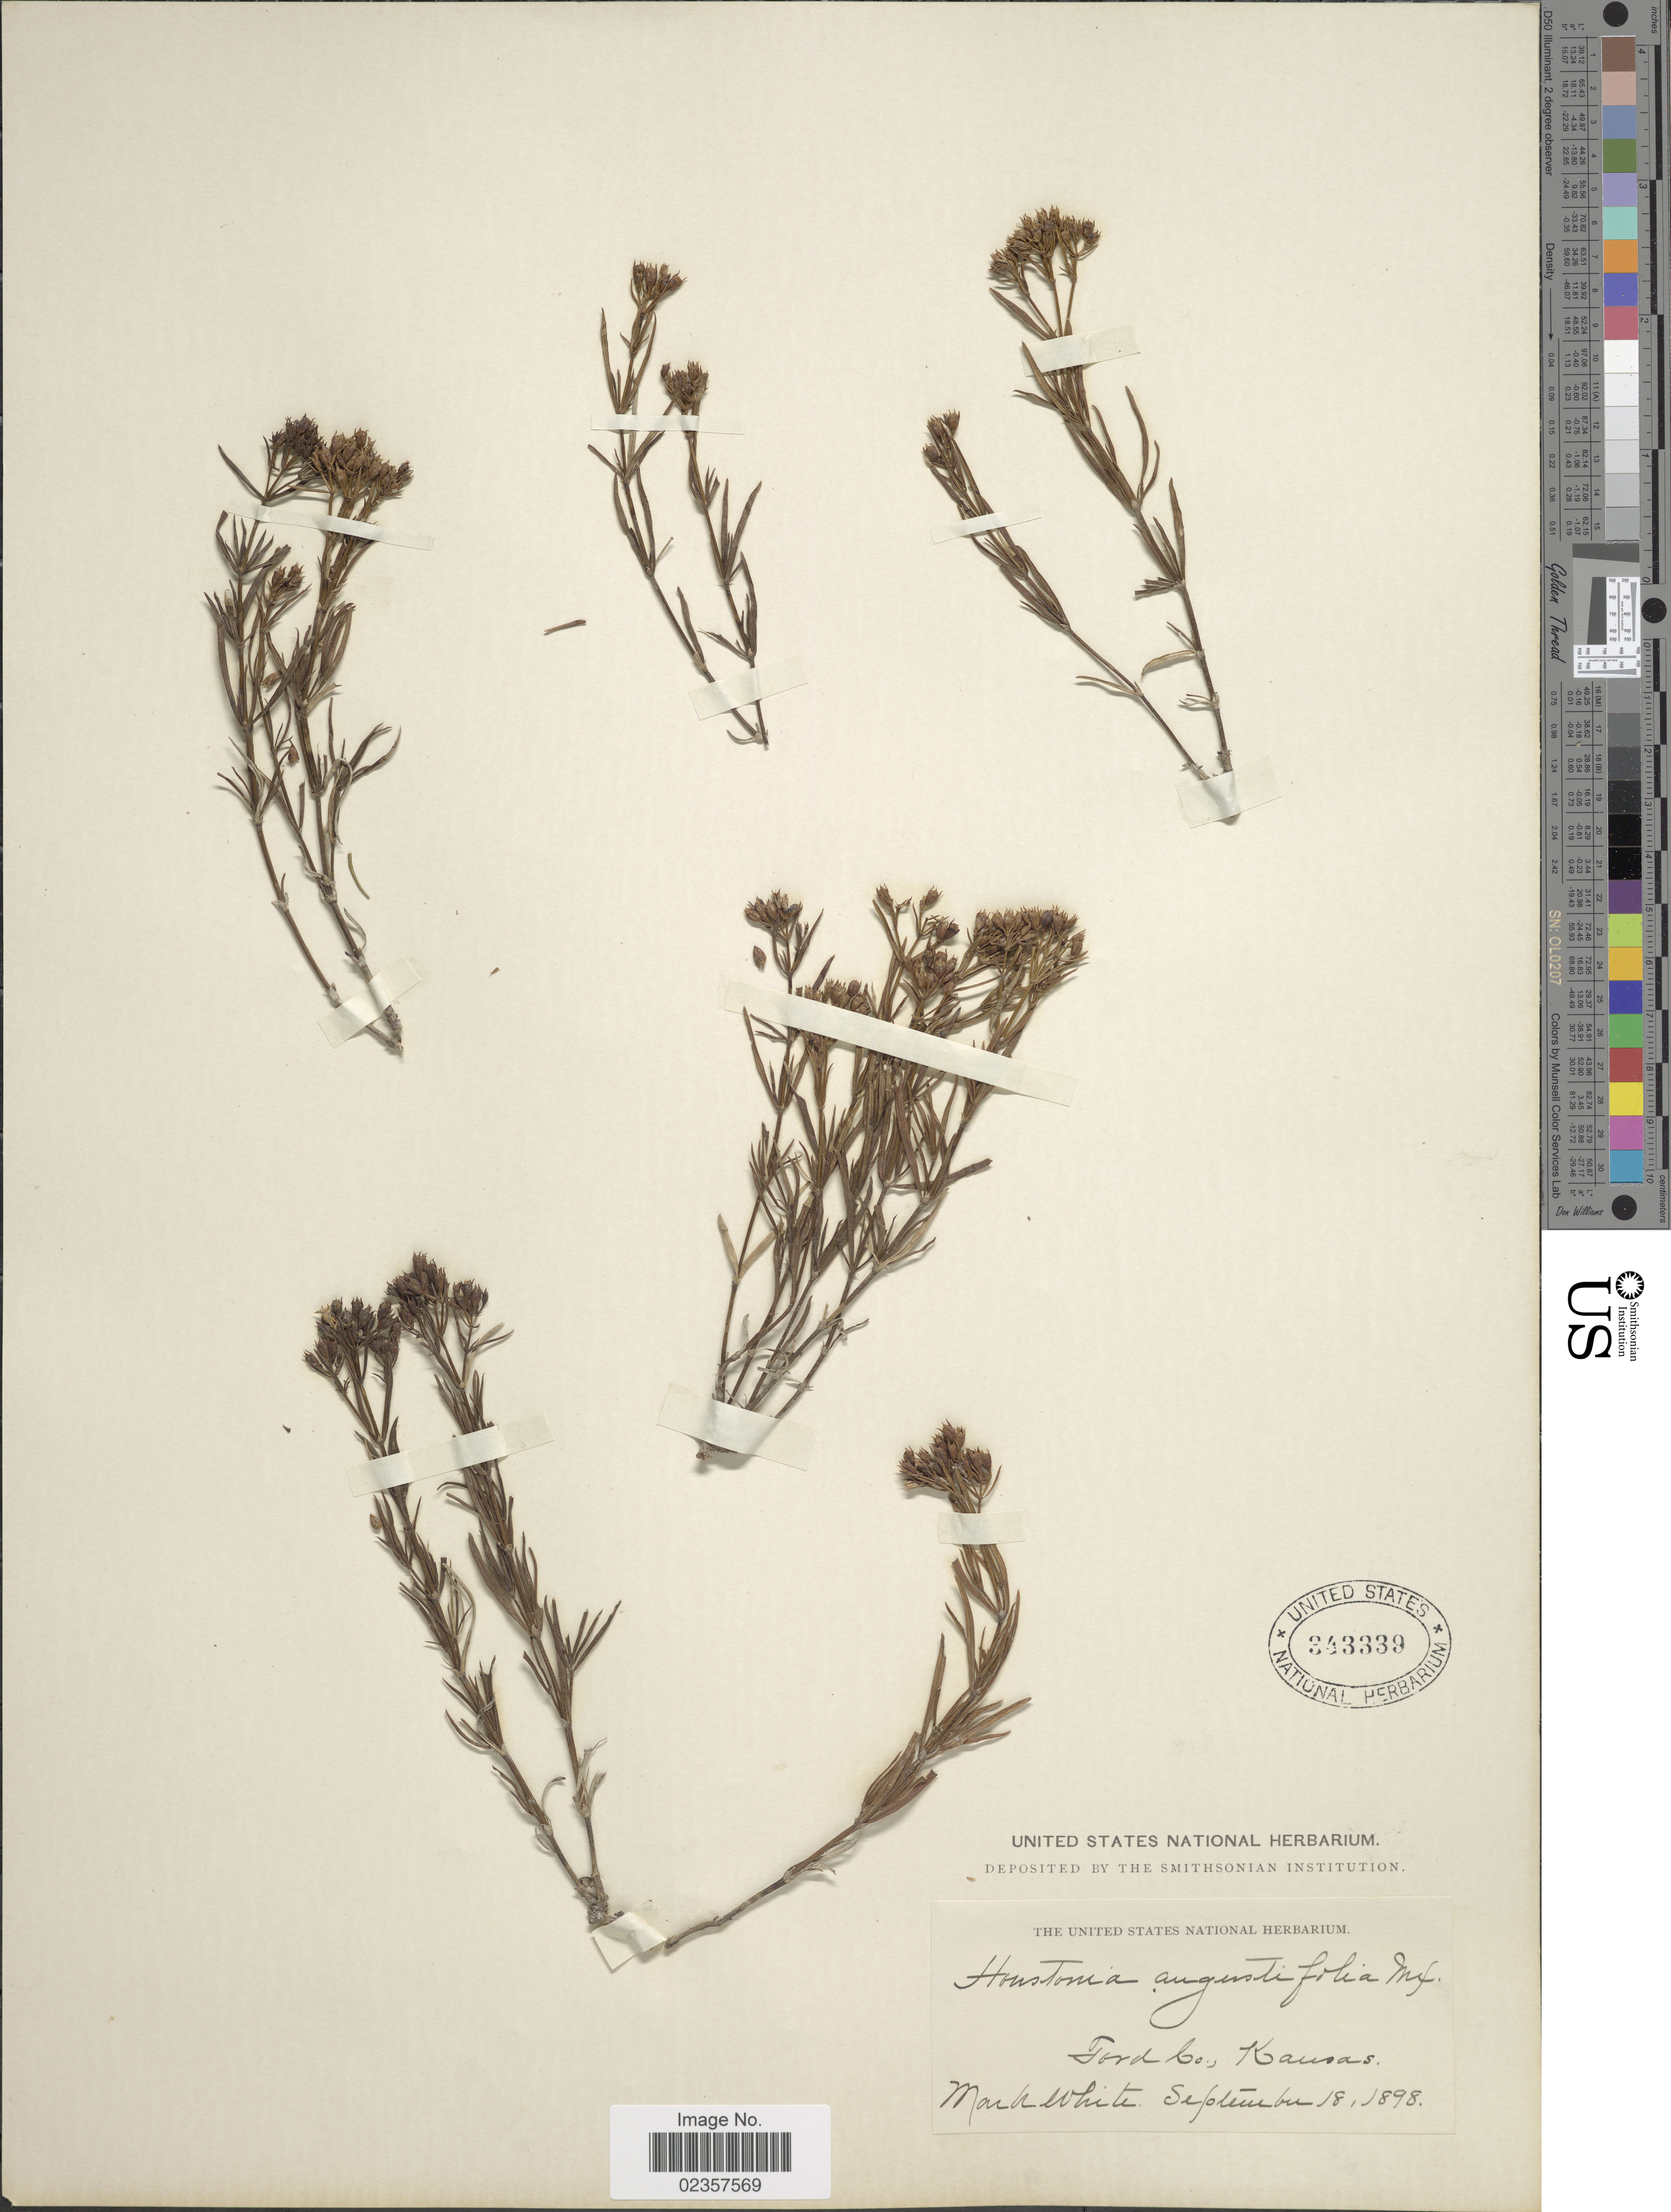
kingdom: Plantae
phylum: Tracheophyta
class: Magnoliopsida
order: Gentianales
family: Rubiaceae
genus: Houstonia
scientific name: Houstonia nigricans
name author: (Lam.) Fernald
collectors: M. White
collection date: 1898-09-18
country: United States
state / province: Kansas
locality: Ford Co.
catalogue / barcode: US 343339